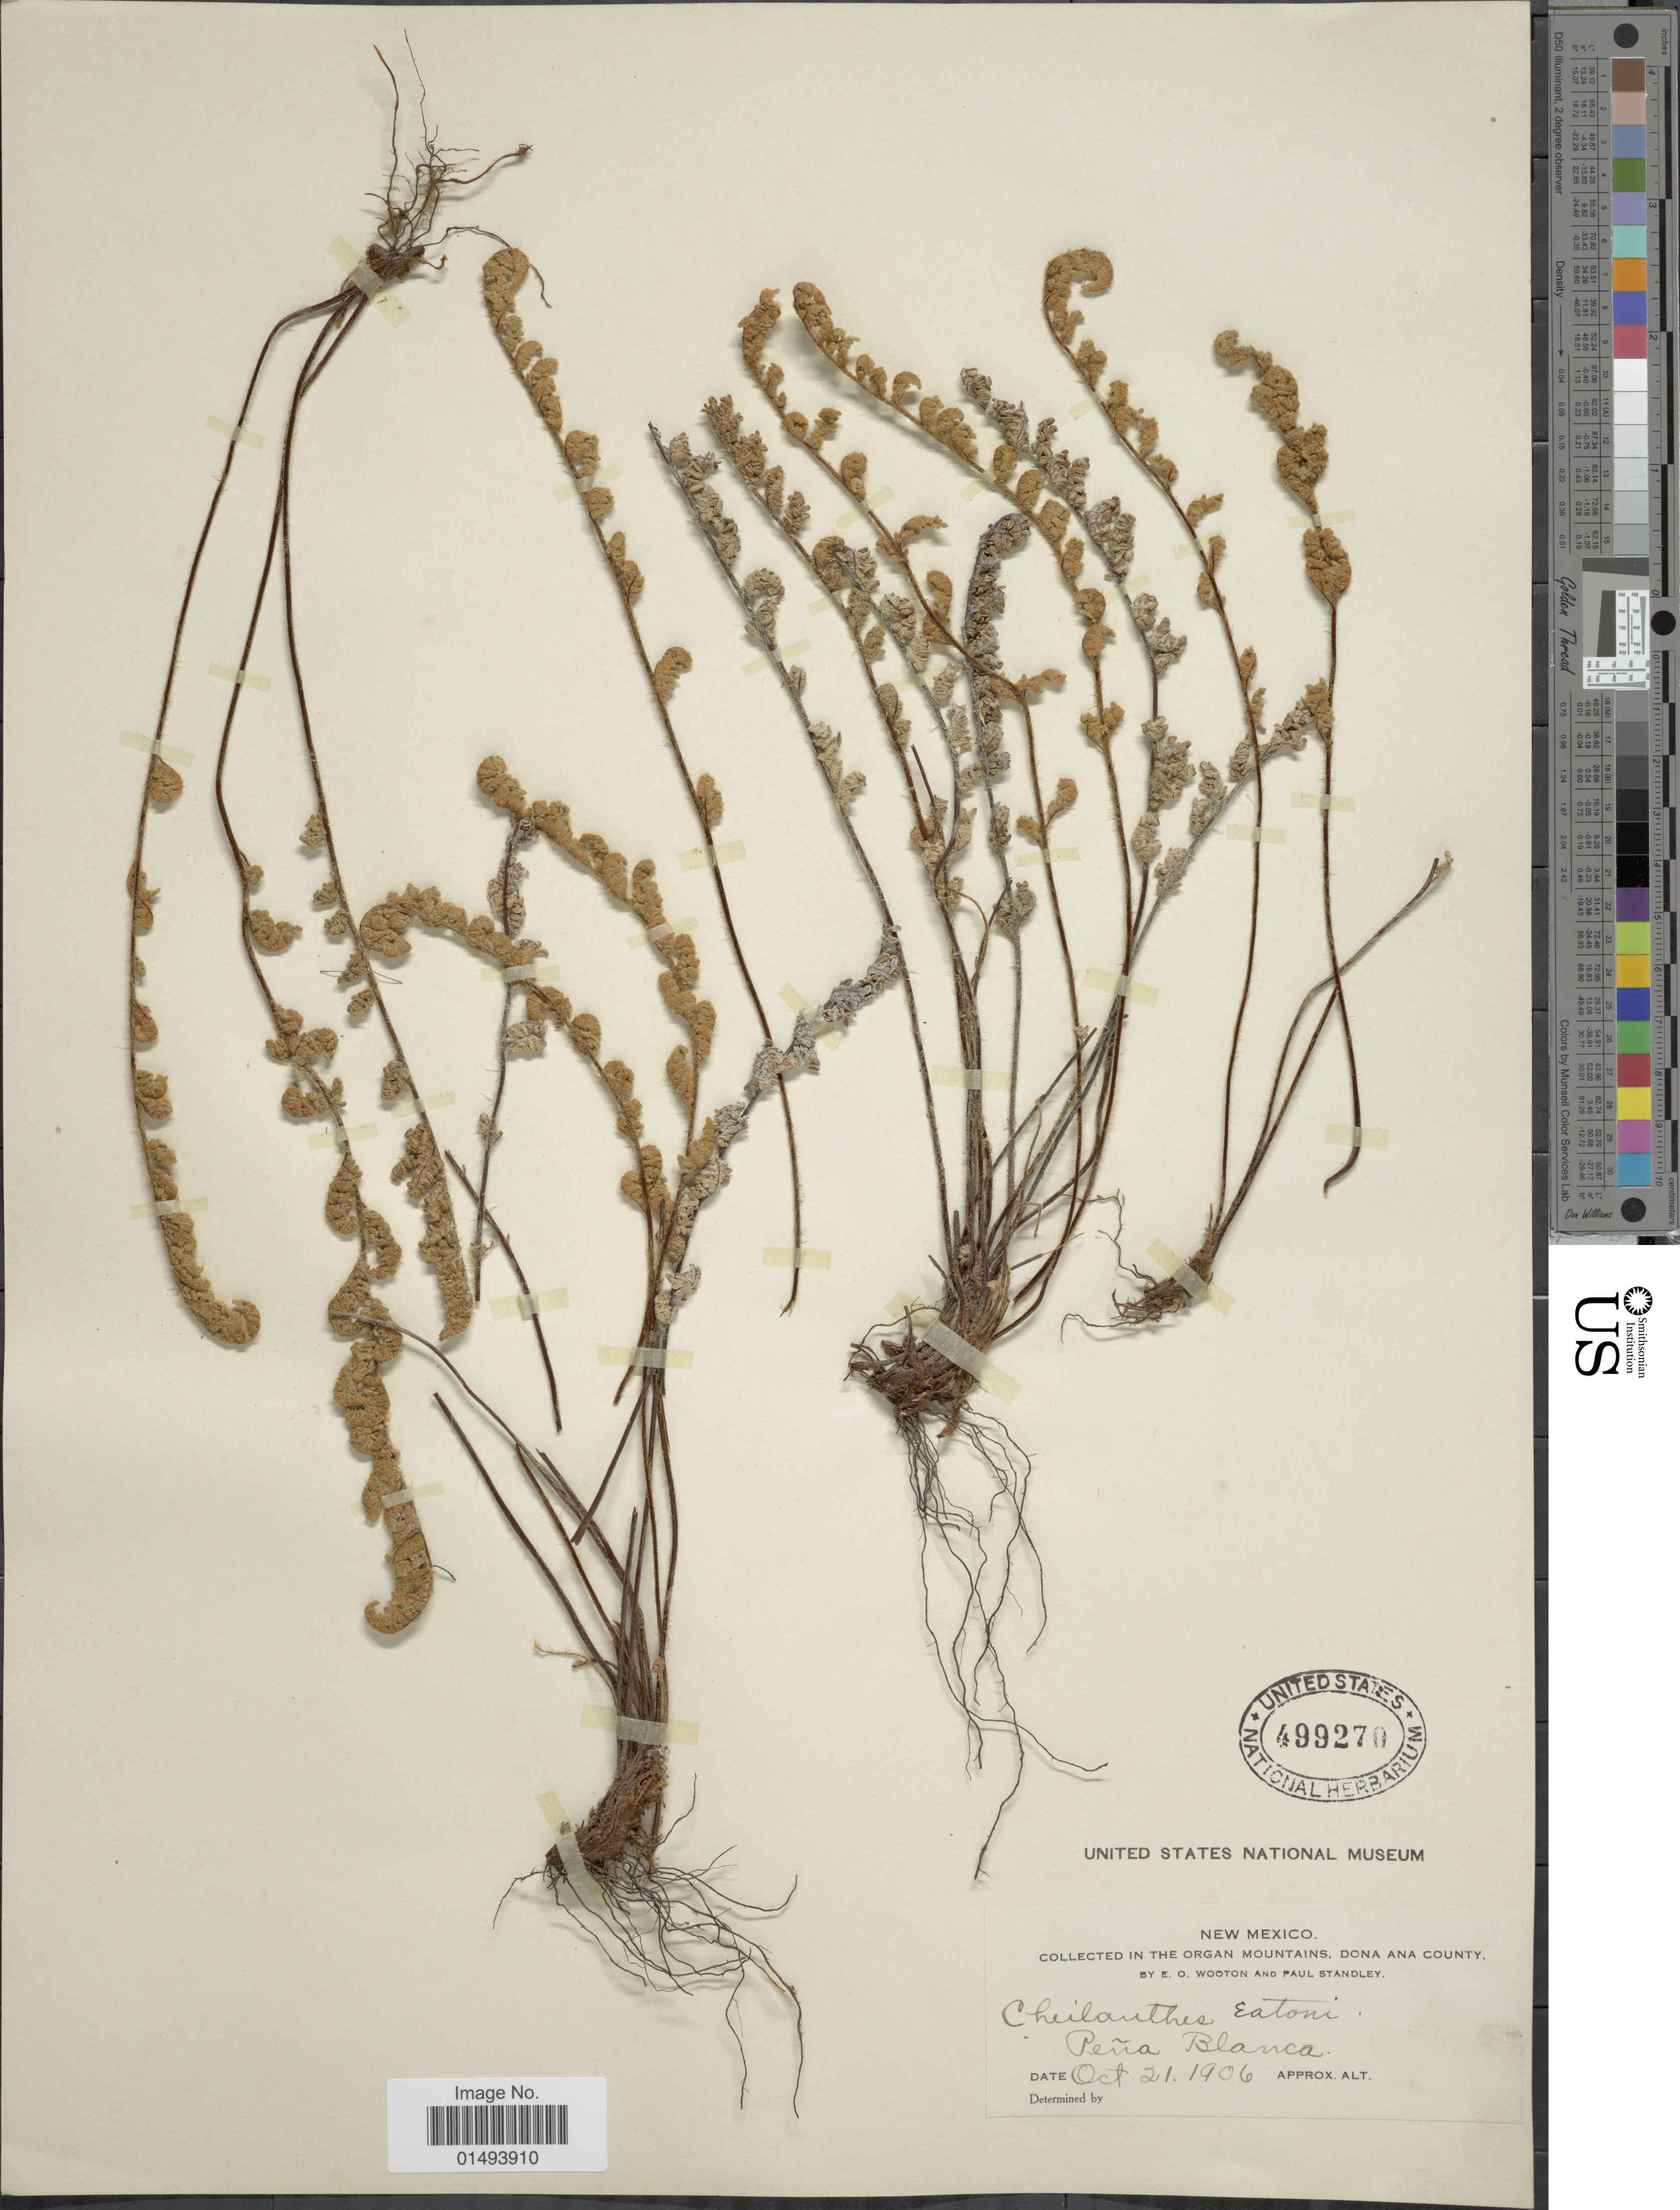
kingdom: Plantae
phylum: Tracheophyta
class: Polypodiopsida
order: Polypodiales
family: Pteridaceae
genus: Myriopteris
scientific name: Myriopteris rufa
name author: Fée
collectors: E. O. Wooton & P. C. Standley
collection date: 1906-10-21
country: United States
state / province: New Mexico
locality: Collected in the Organ Mountains, Dona Ana County, Pena Blanca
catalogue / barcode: US 499270